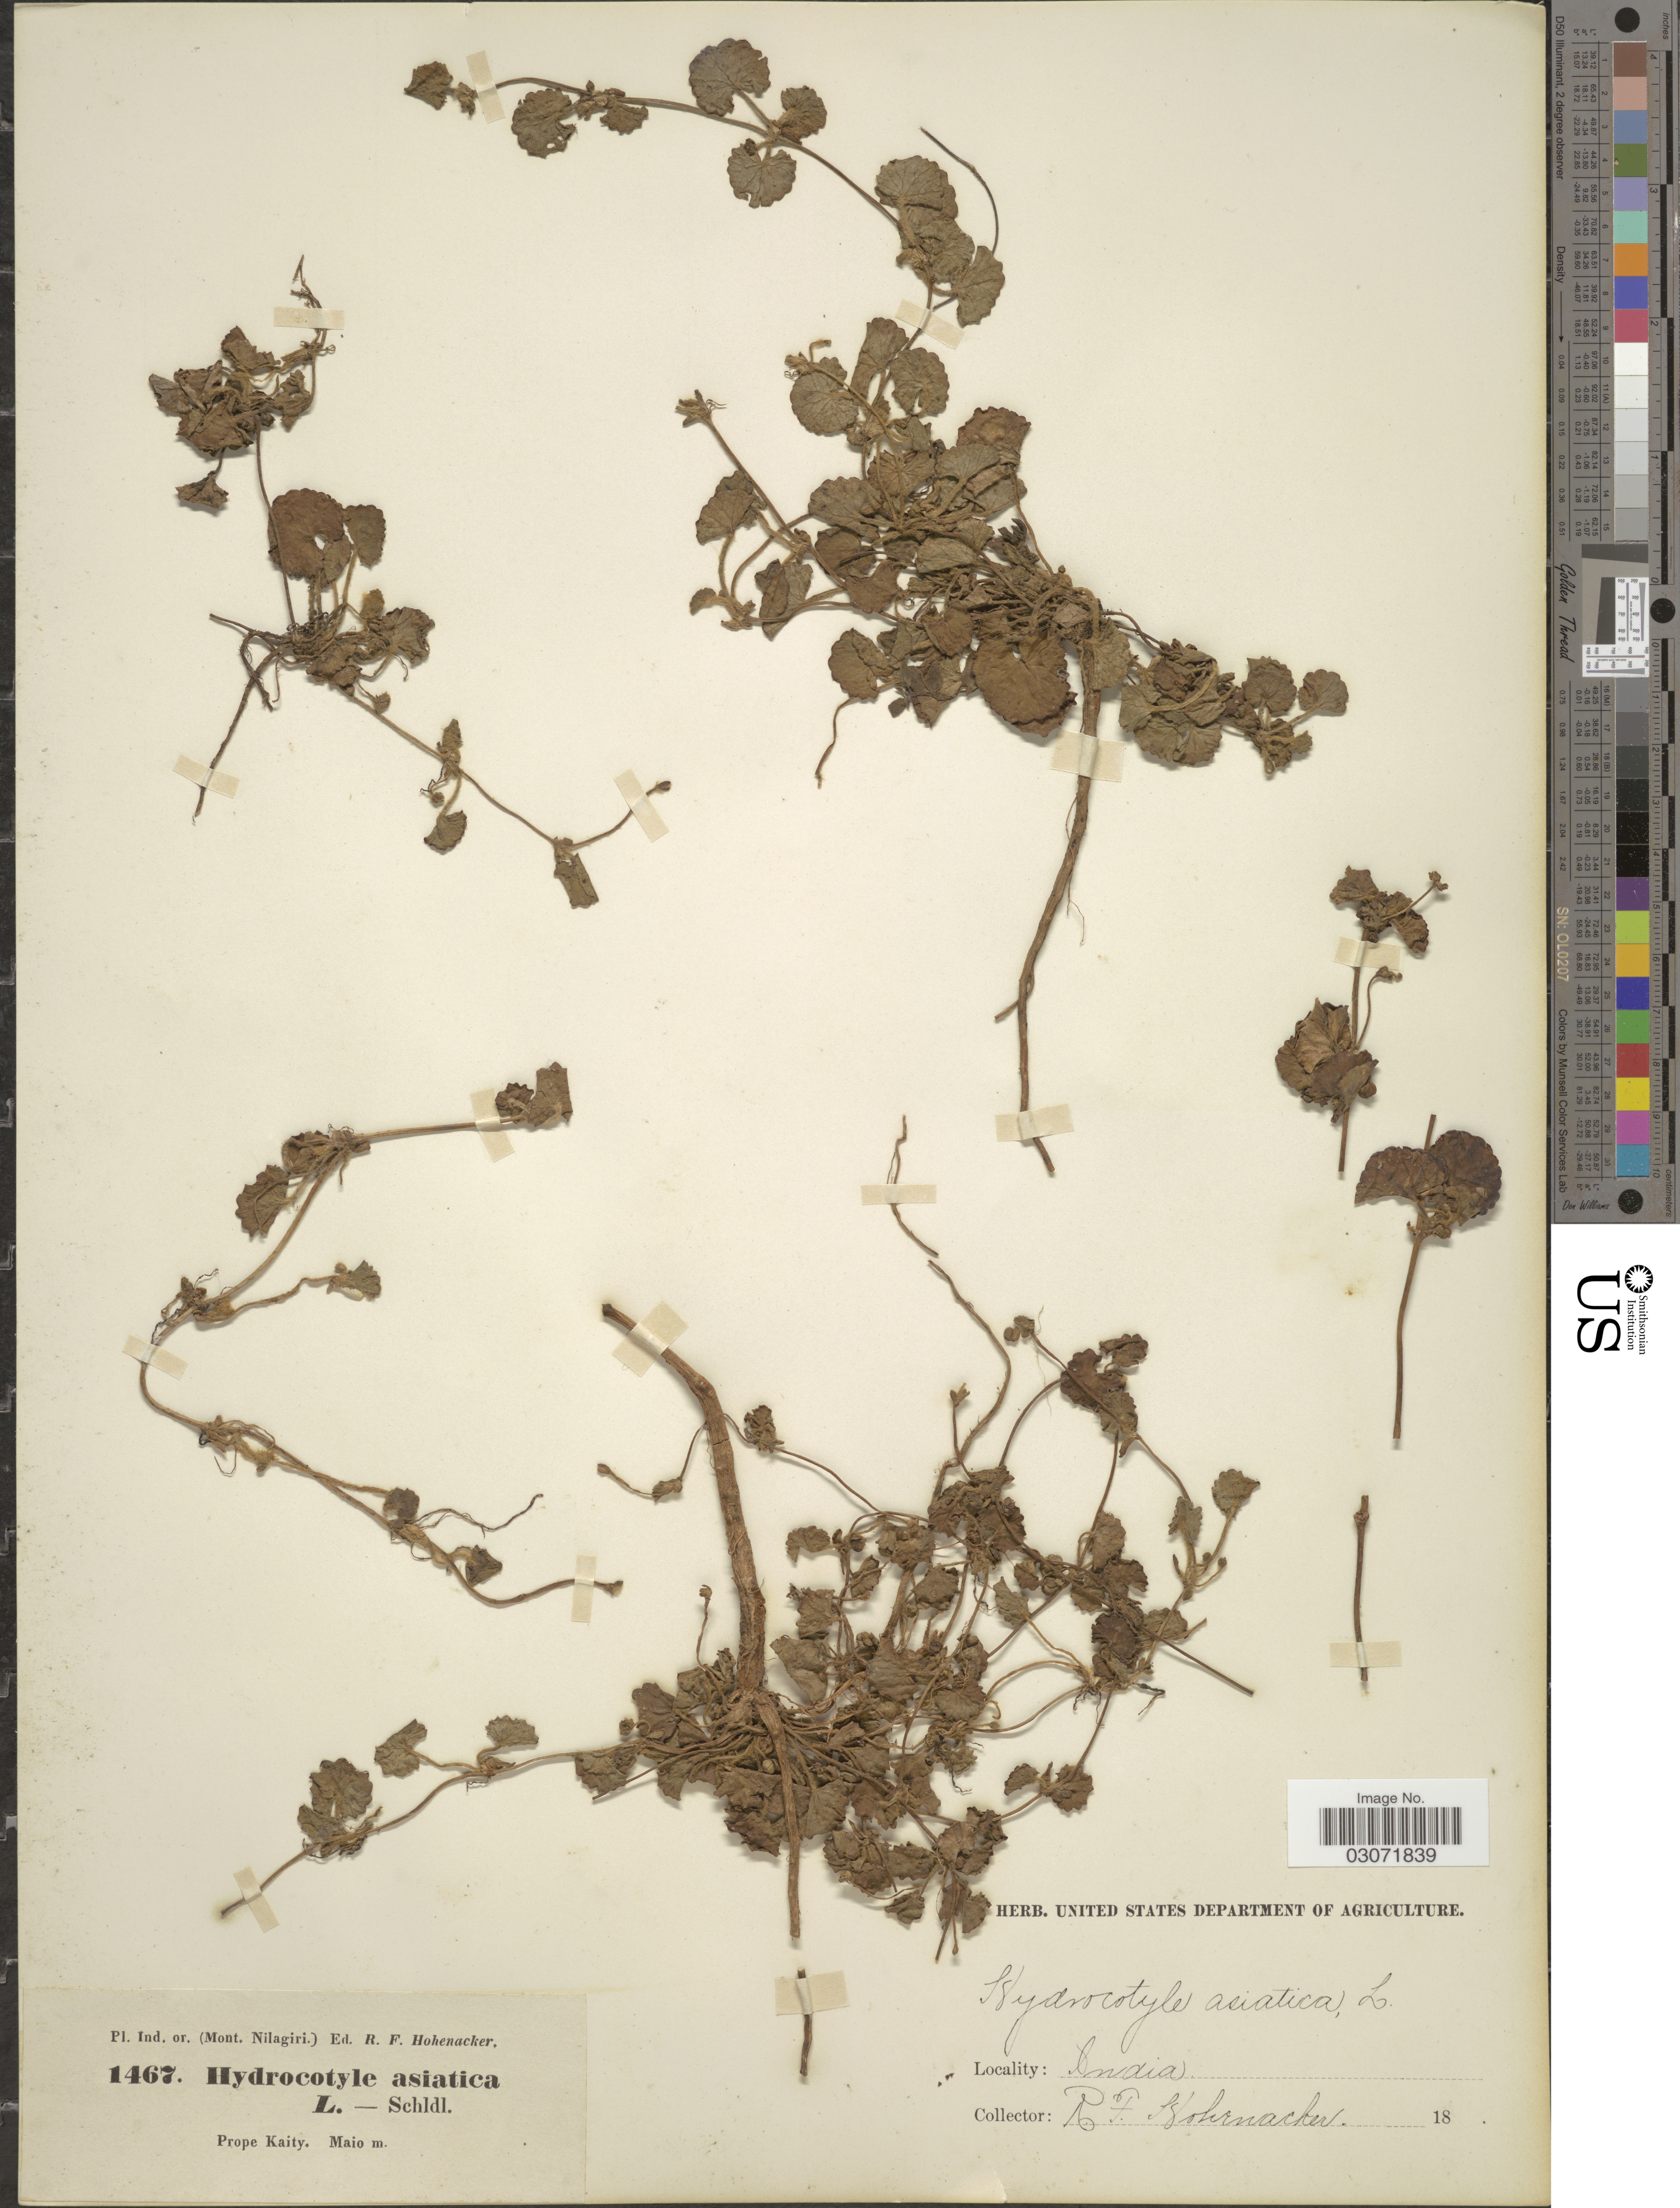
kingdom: Plantae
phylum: Tracheophyta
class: Magnoliopsida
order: Apiales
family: Apiaceae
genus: Centella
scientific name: Centella asiatica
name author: (L.) Urb.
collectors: R. F. Hohenacker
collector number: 1467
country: India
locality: (Mont. Nilagiri). Prope Kaity.